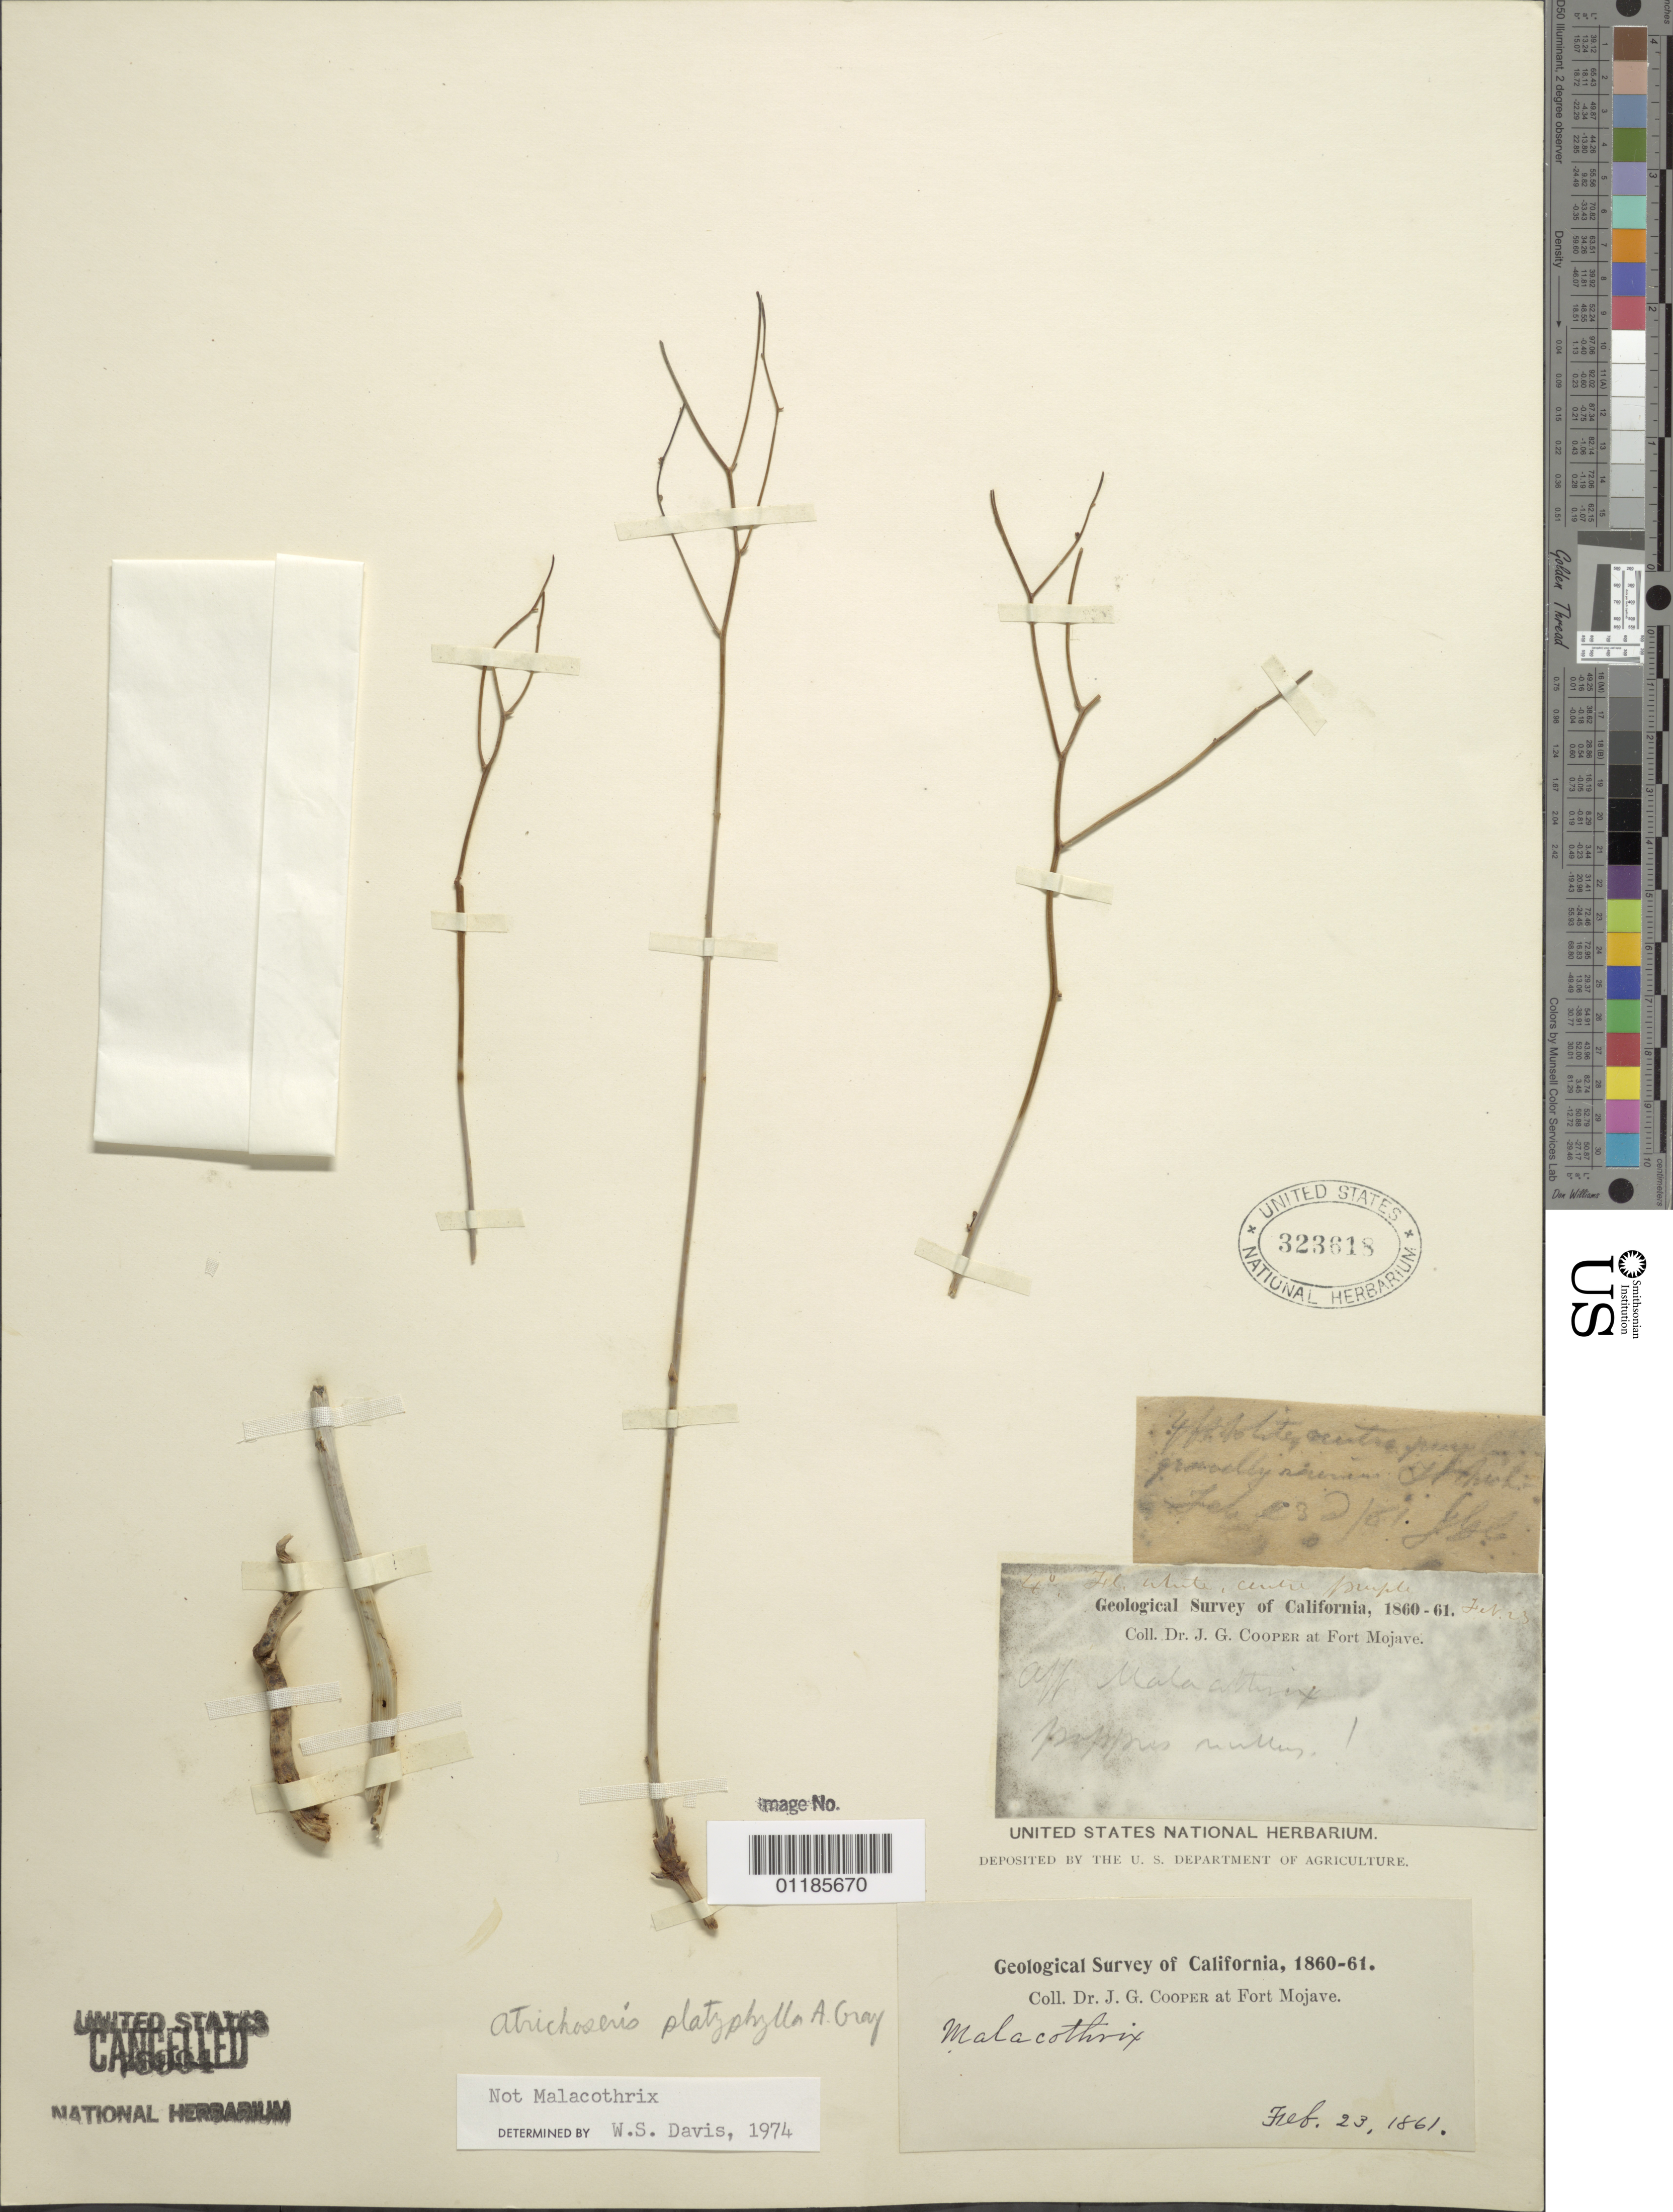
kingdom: Plantae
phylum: Tracheophyta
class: Magnoliopsida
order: Asterales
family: Asteraceae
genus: Atrichoseris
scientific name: Atrichoseris platyphylla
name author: A. Gray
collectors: J. G. Cooper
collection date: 1861-02-23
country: United States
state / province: California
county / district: San Bernardino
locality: at Fort Mojave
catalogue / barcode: US 323618